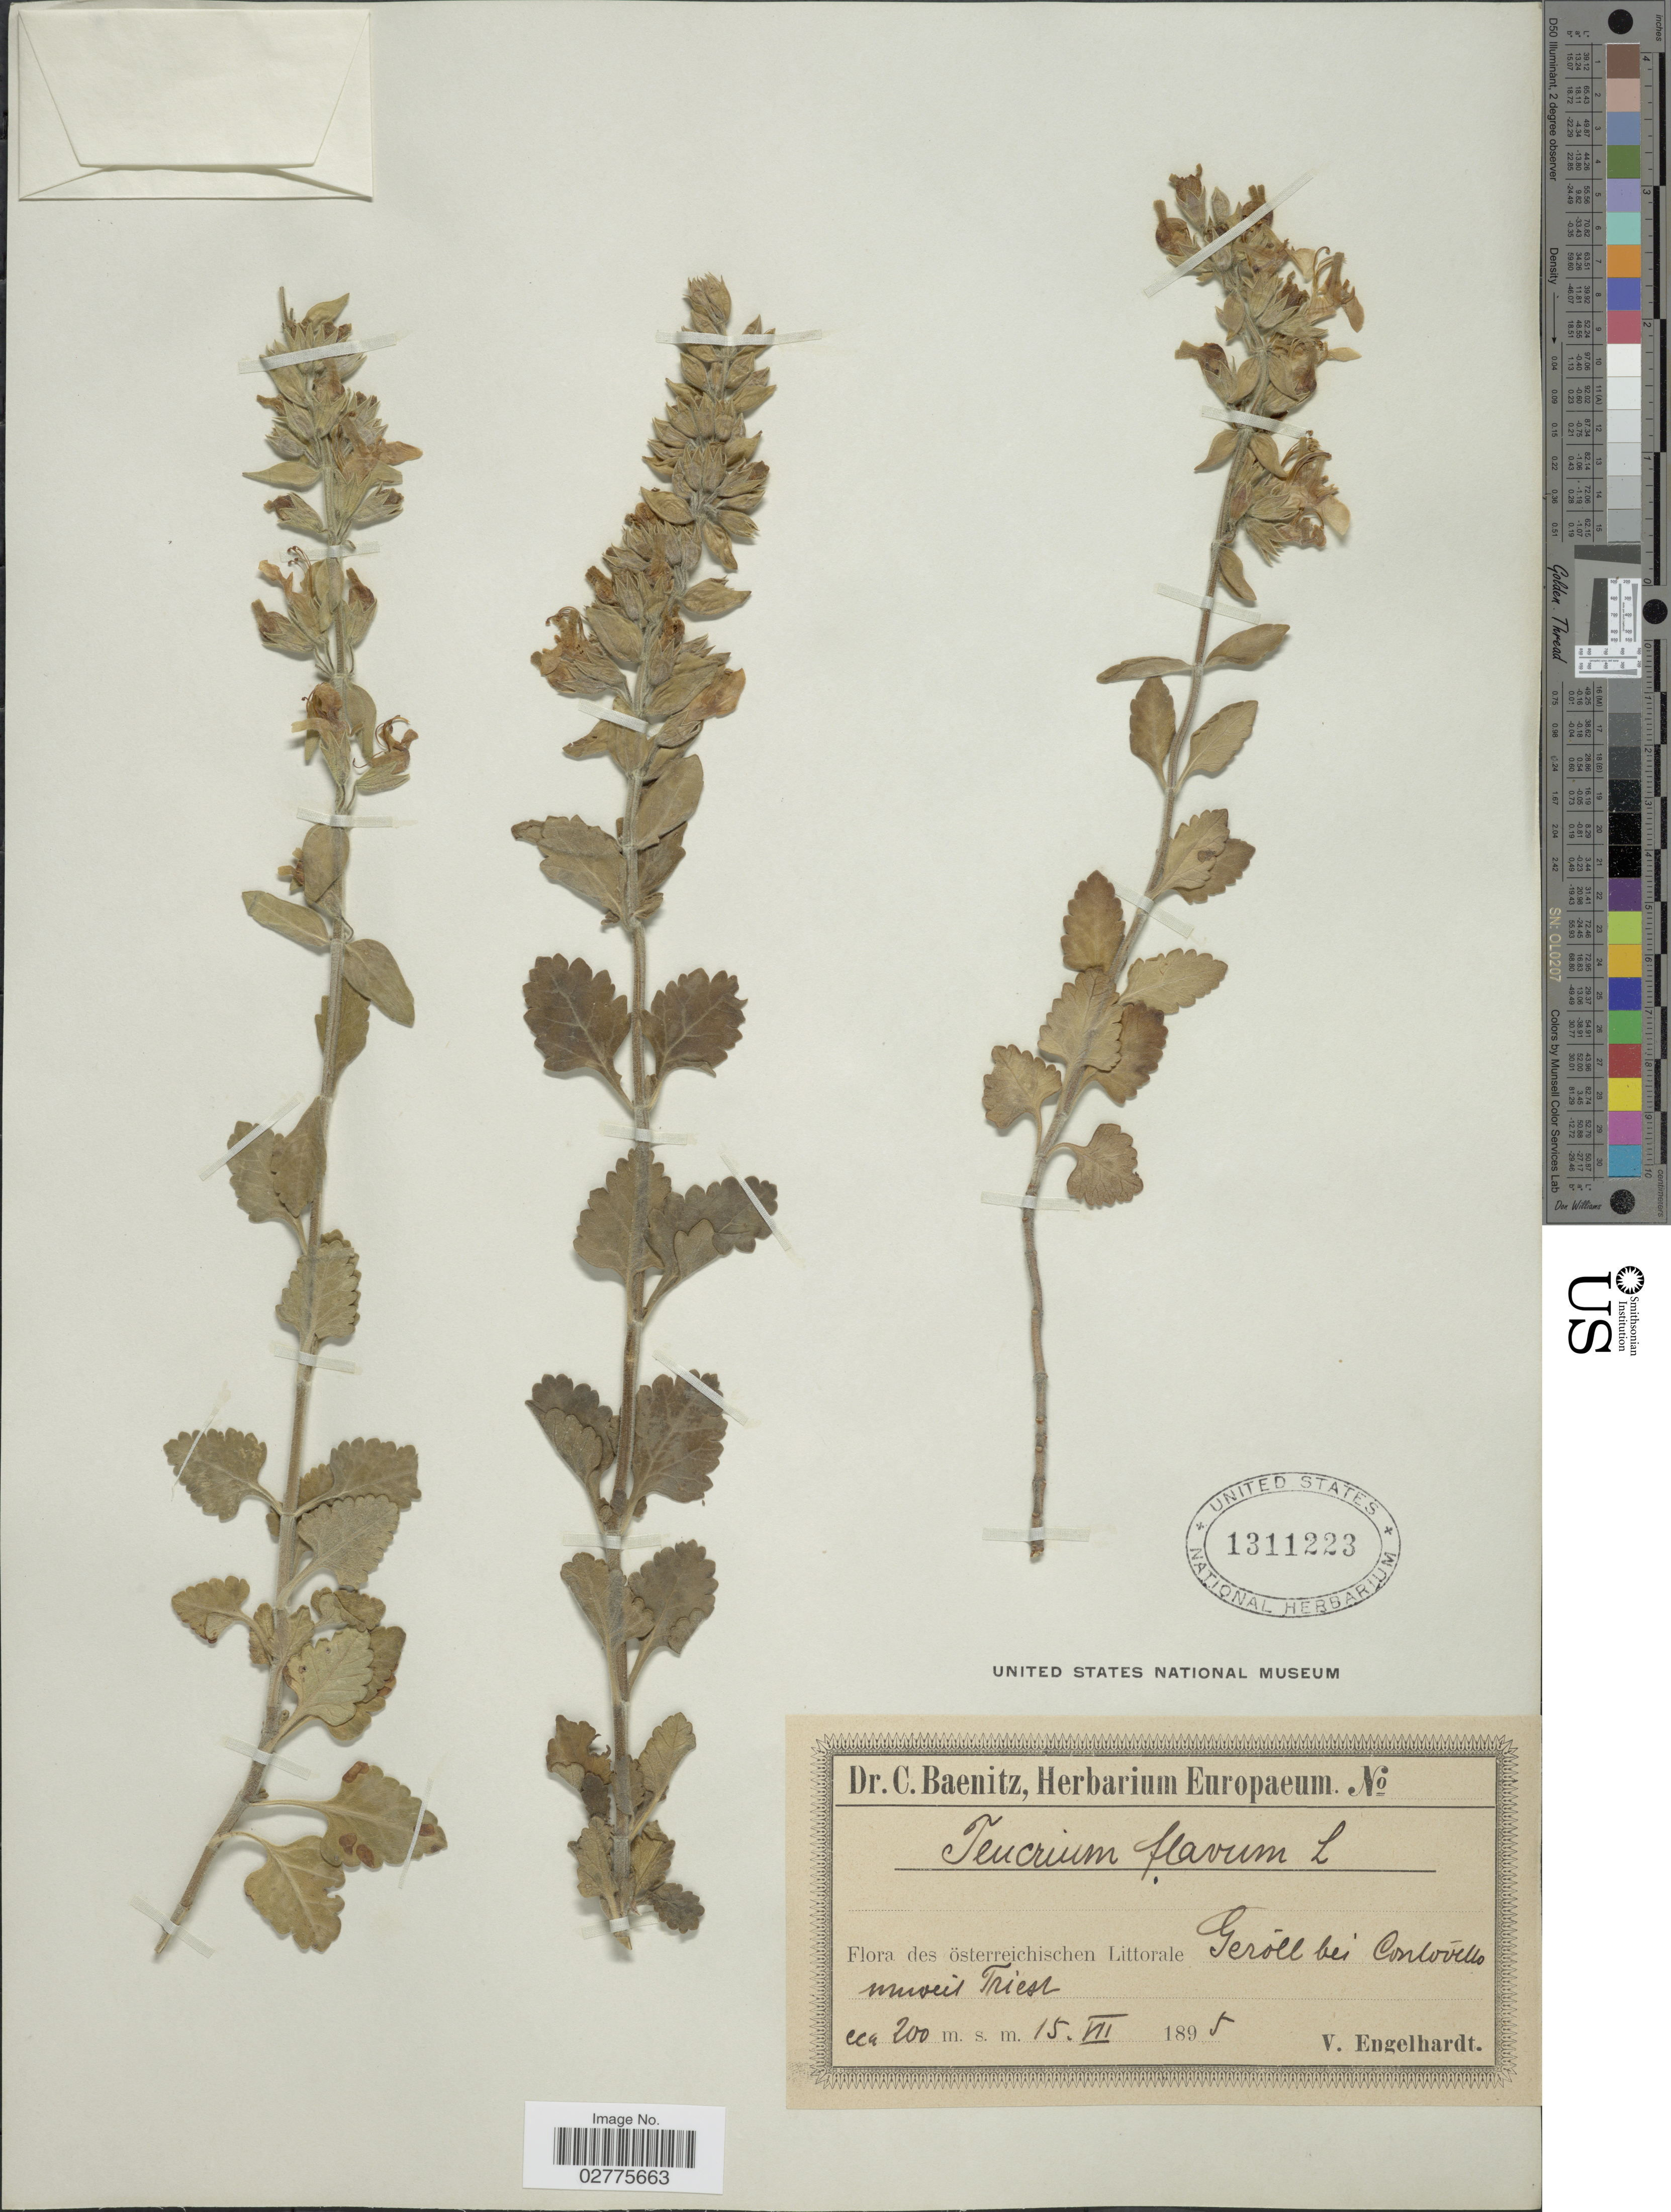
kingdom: Plantae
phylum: Tracheophyta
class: Magnoliopsida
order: Lamiales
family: Lamiaceae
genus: Teucrium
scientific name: Teucrium flavum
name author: L.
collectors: V. Engelhardt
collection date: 1895-07-15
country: Austria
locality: Österreichischen Littorale Geróll bei Conlovéllo muveis Triest.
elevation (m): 200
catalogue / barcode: US 1311223